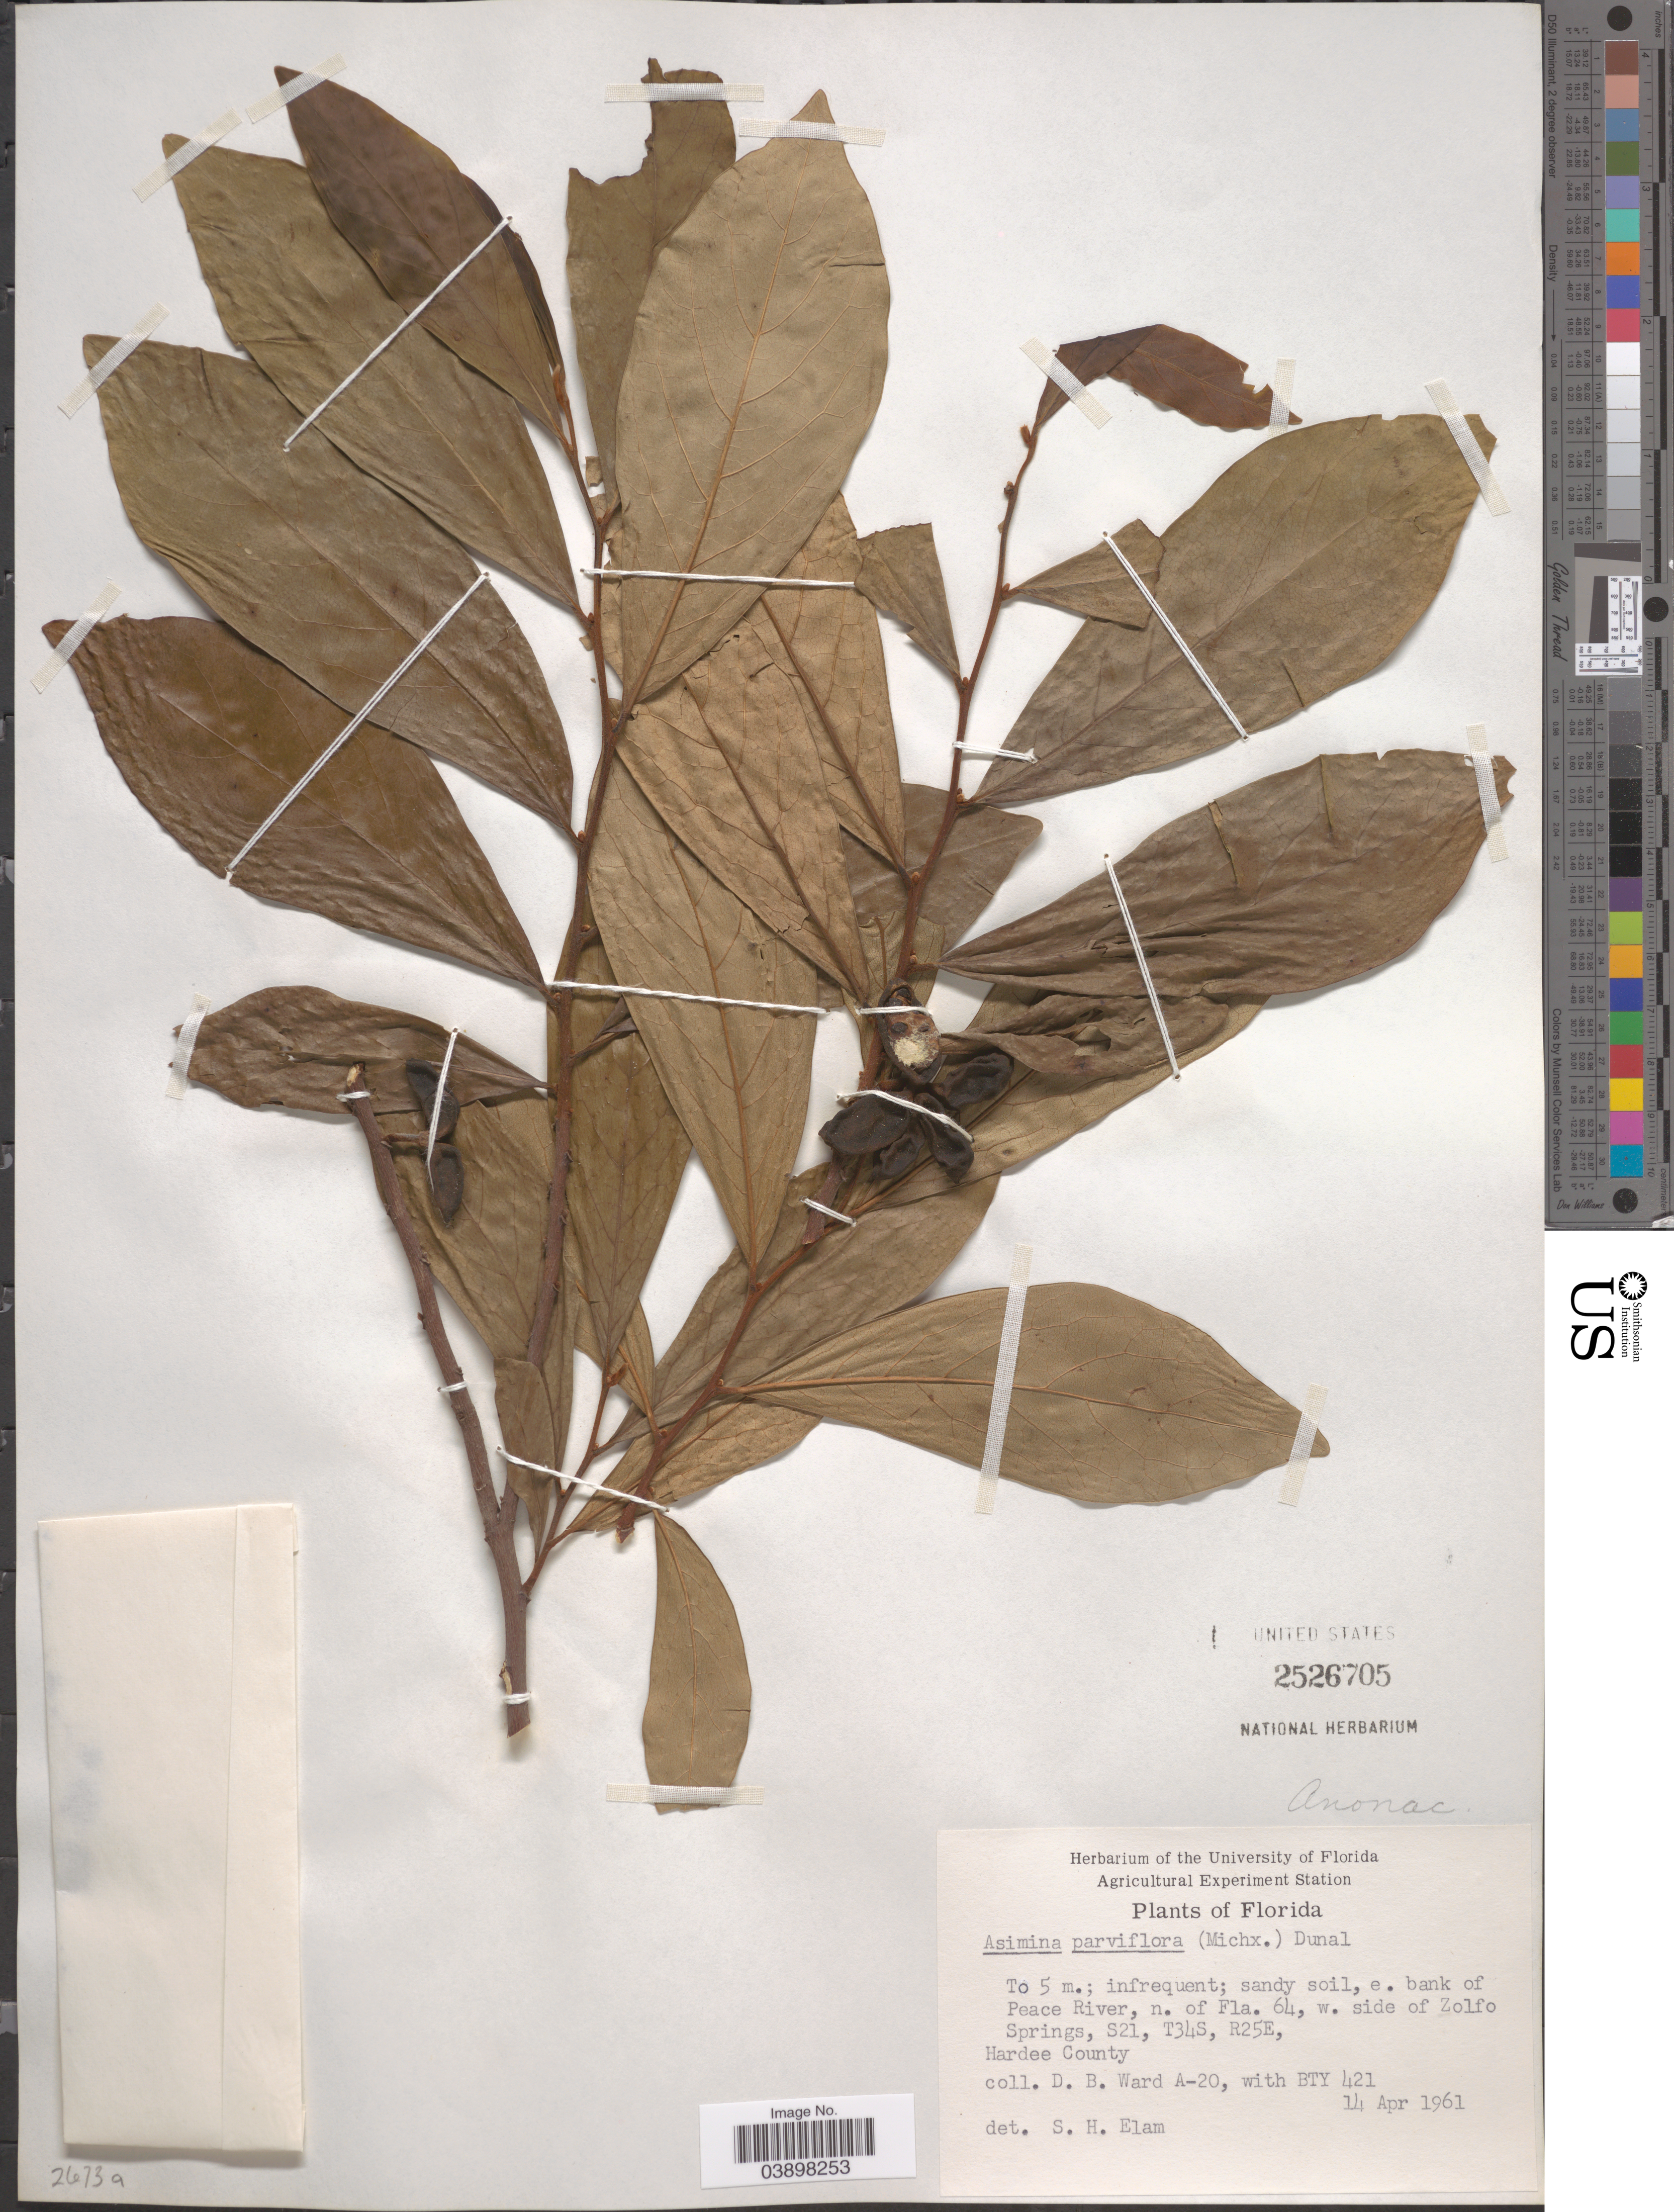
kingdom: Plantae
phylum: Tracheophyta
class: Magnoliopsida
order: Magnoliales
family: Annonaceae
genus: Asimina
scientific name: Asimina parviflora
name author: (Michx.) Dunal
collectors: D. B. Ward & BTY 421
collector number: A-20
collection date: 1961-04-14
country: United States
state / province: Florida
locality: E. bank of Peace River, n. of Fla. 64, w. side of Zolfo Springs, S21, T34S, R25E. Hardee County.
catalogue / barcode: US 2526705